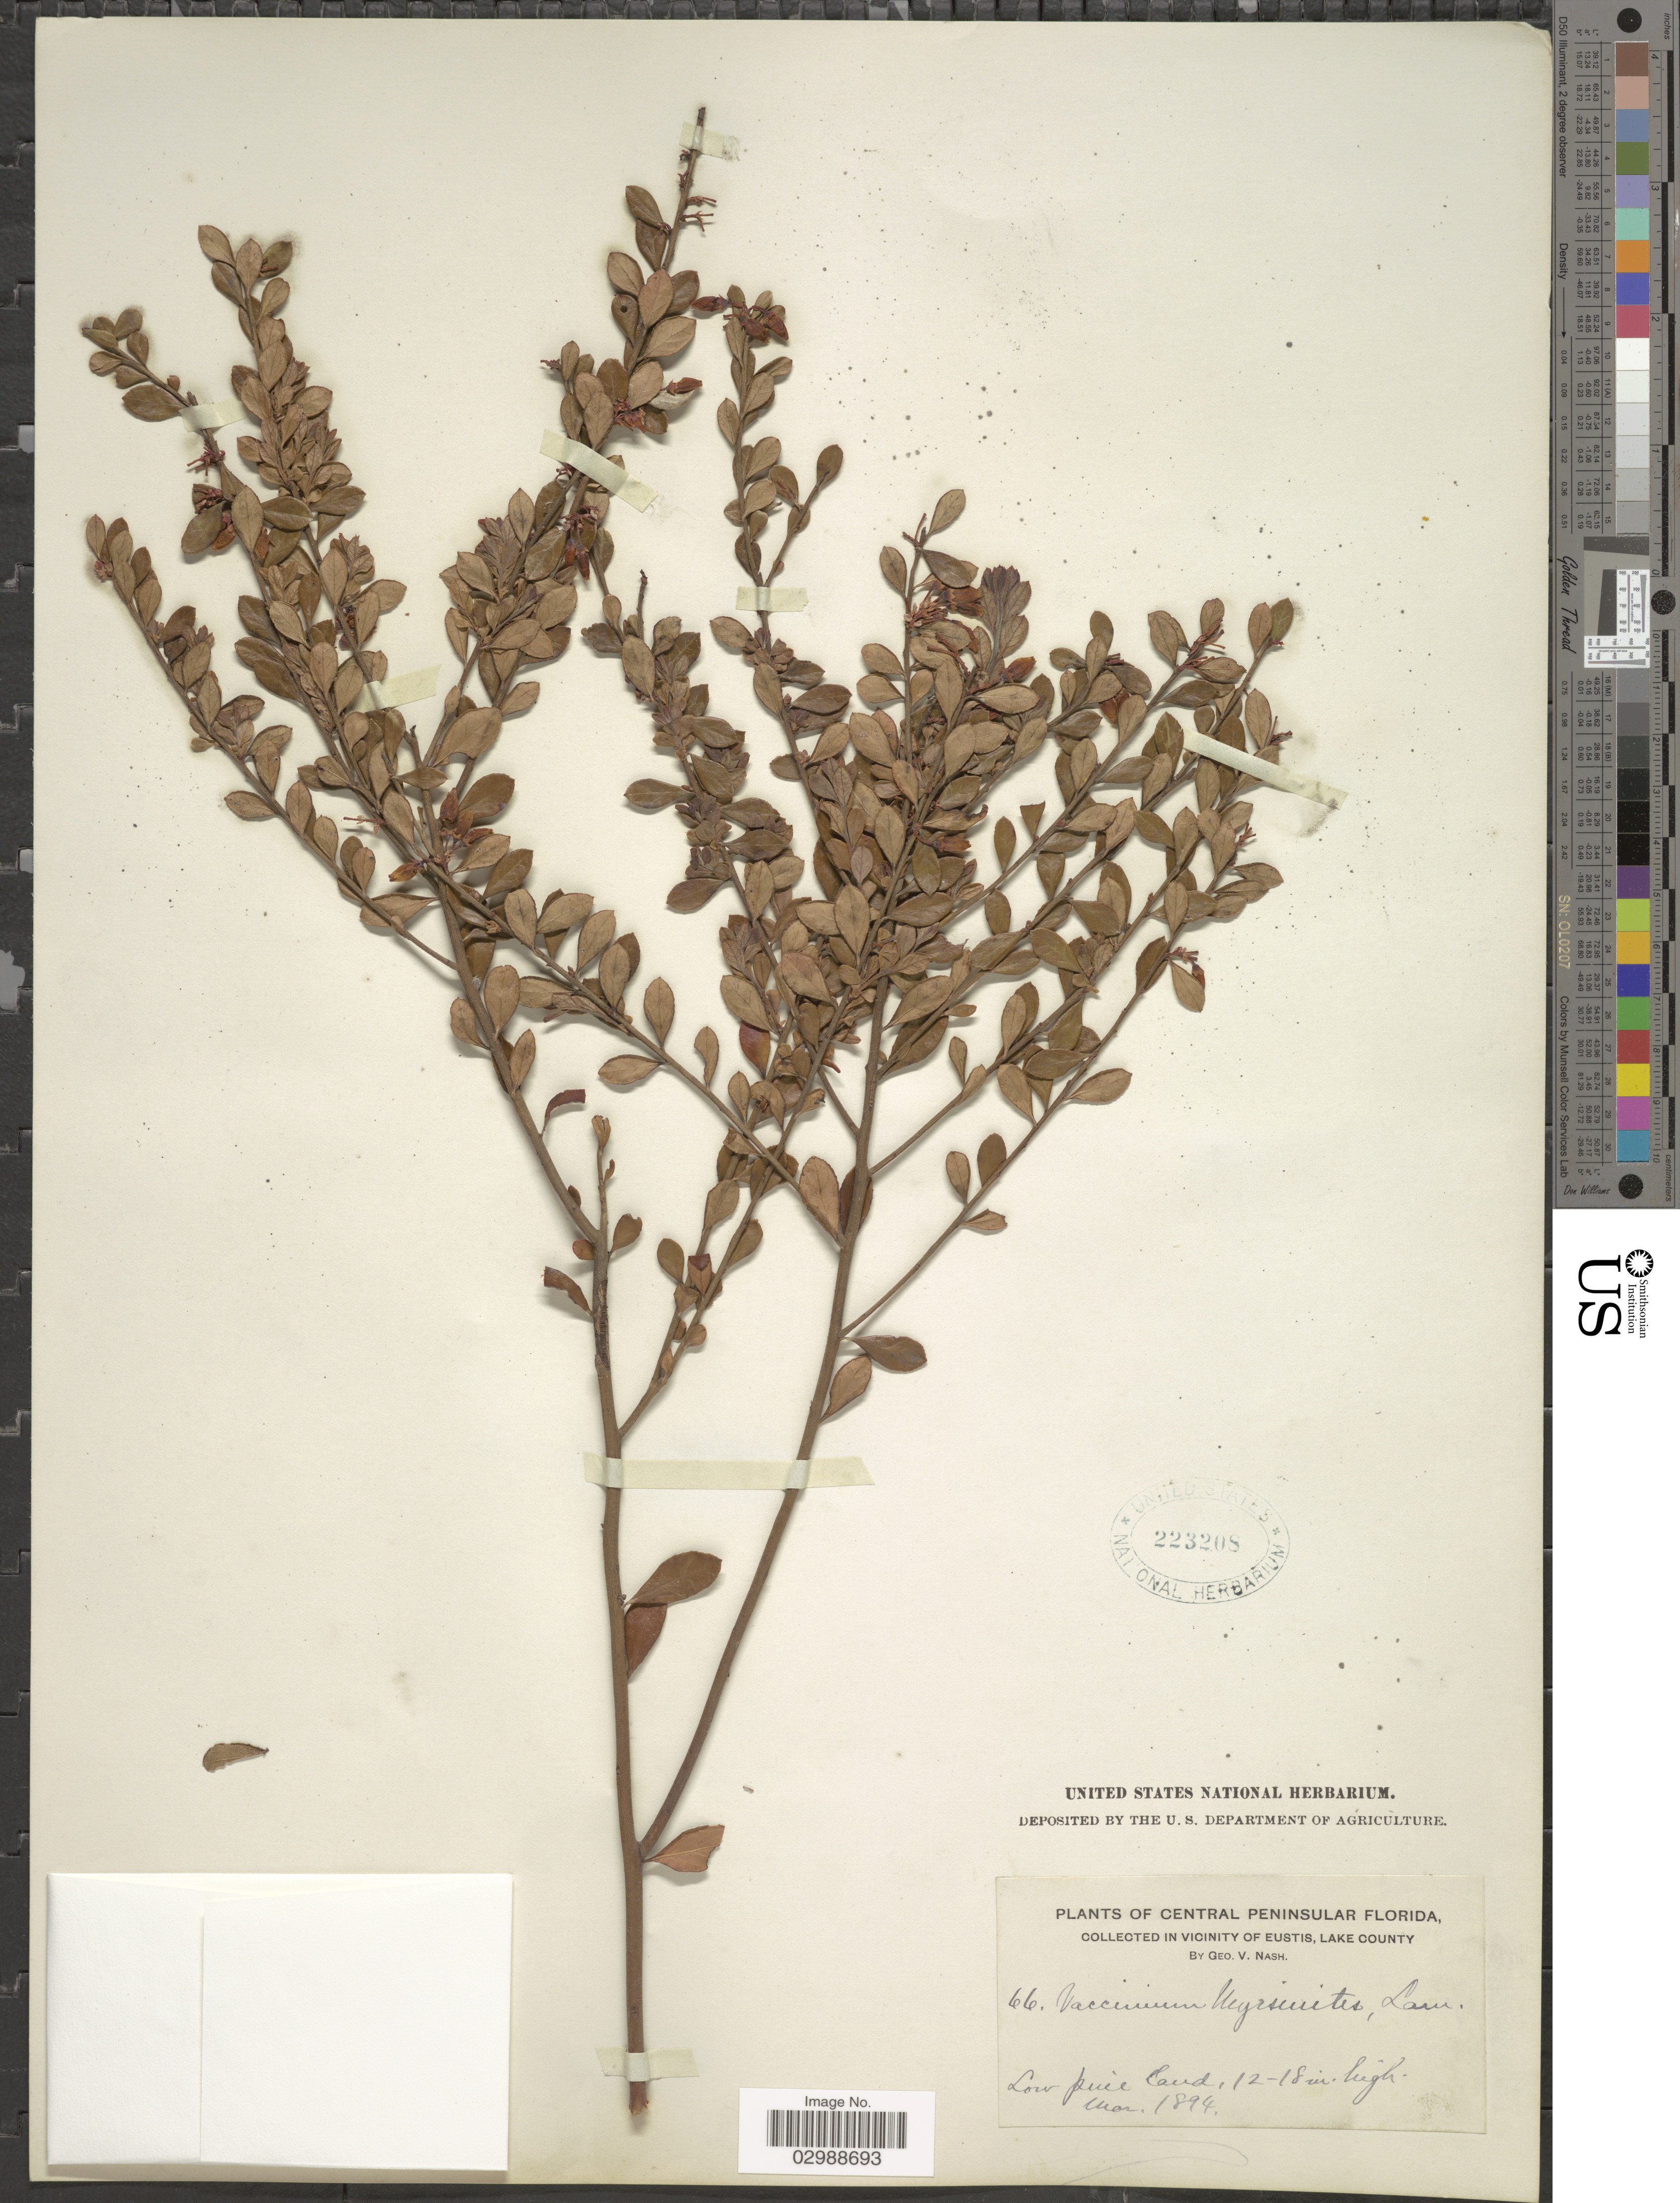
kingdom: Plantae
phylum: Tracheophyta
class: Magnoliopsida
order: Ericales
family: Ericaceae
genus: Vaccinium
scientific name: Vaccinium myrsinites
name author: Lam.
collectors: G. V. Nash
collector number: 66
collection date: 1894-03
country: United States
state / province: Florida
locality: Central Peninsular Florida. In vicinity of Eustis, Lake County.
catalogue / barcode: US 223208